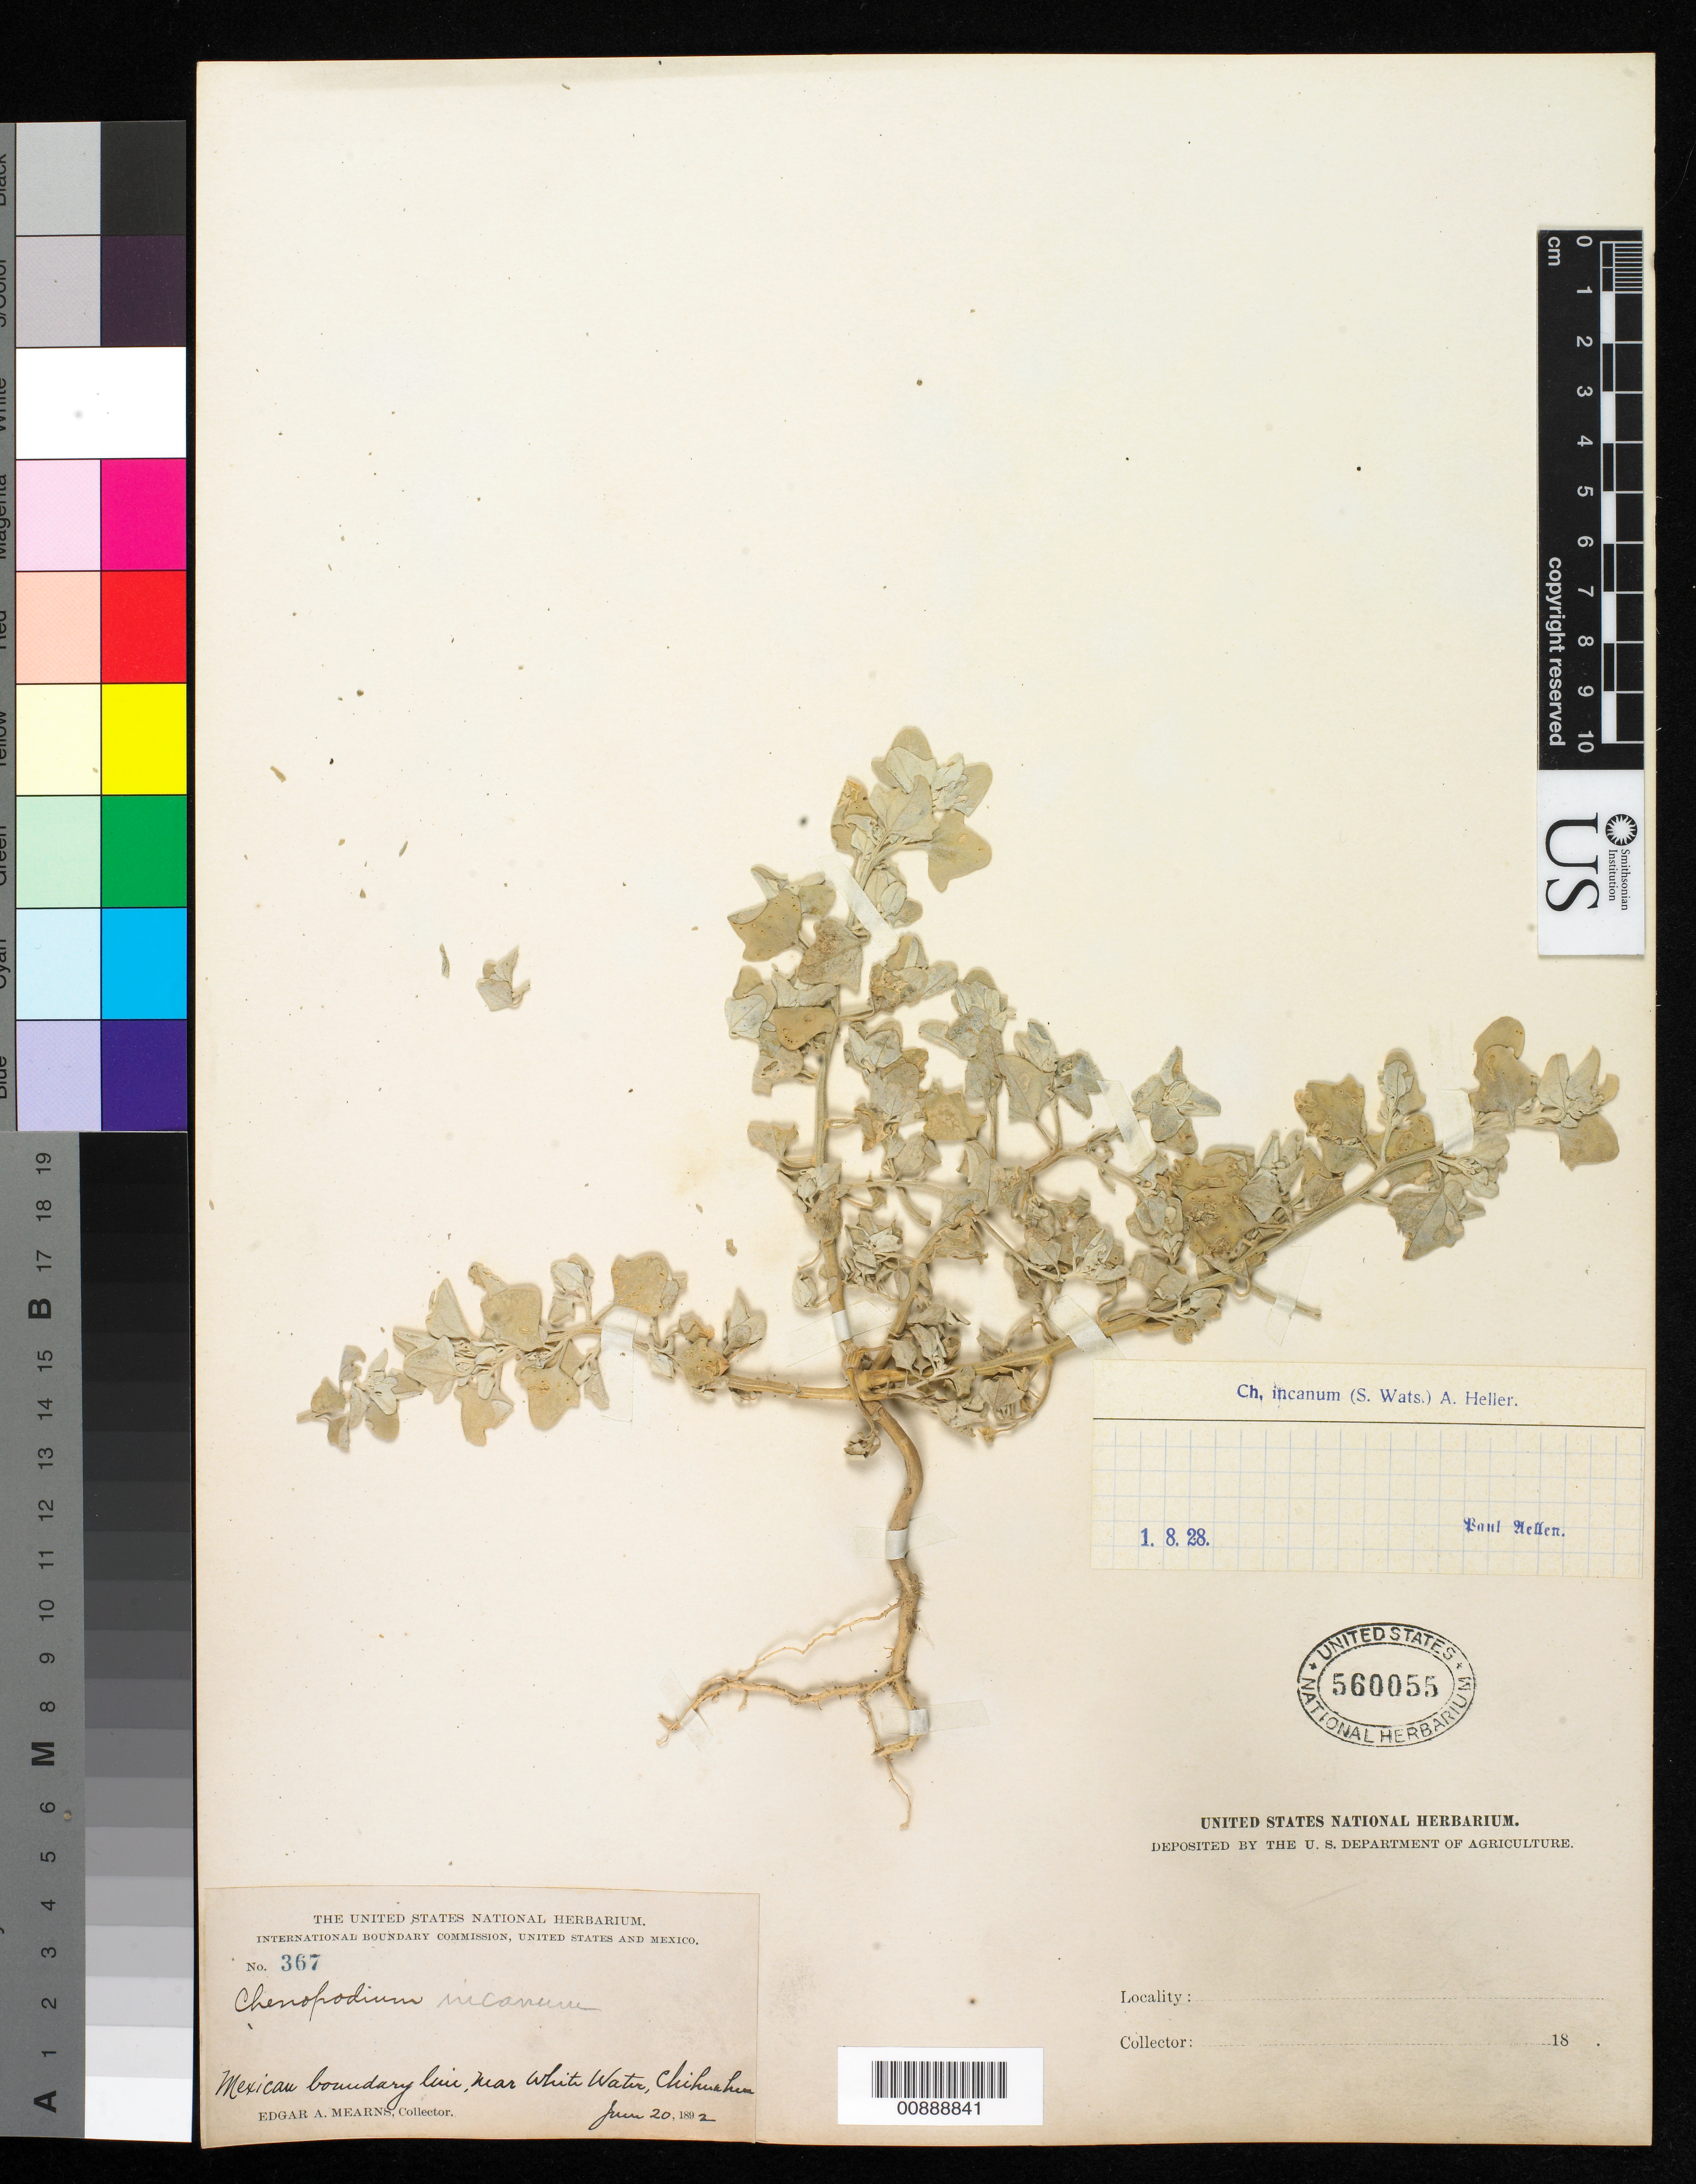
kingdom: Plantae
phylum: Tracheophyta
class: Magnoliopsida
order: Caryophyllales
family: Amaranthaceae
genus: Chenopodium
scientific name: Chenopodium incanum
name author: (S. Watson) A. Heller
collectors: E. A. Mearns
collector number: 367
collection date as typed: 20 Jun 1892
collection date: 1892-06-20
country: Mexico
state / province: Chihuahua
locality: Mexican Boundary Line, near White Water, Chihuahua.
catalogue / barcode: US 560055